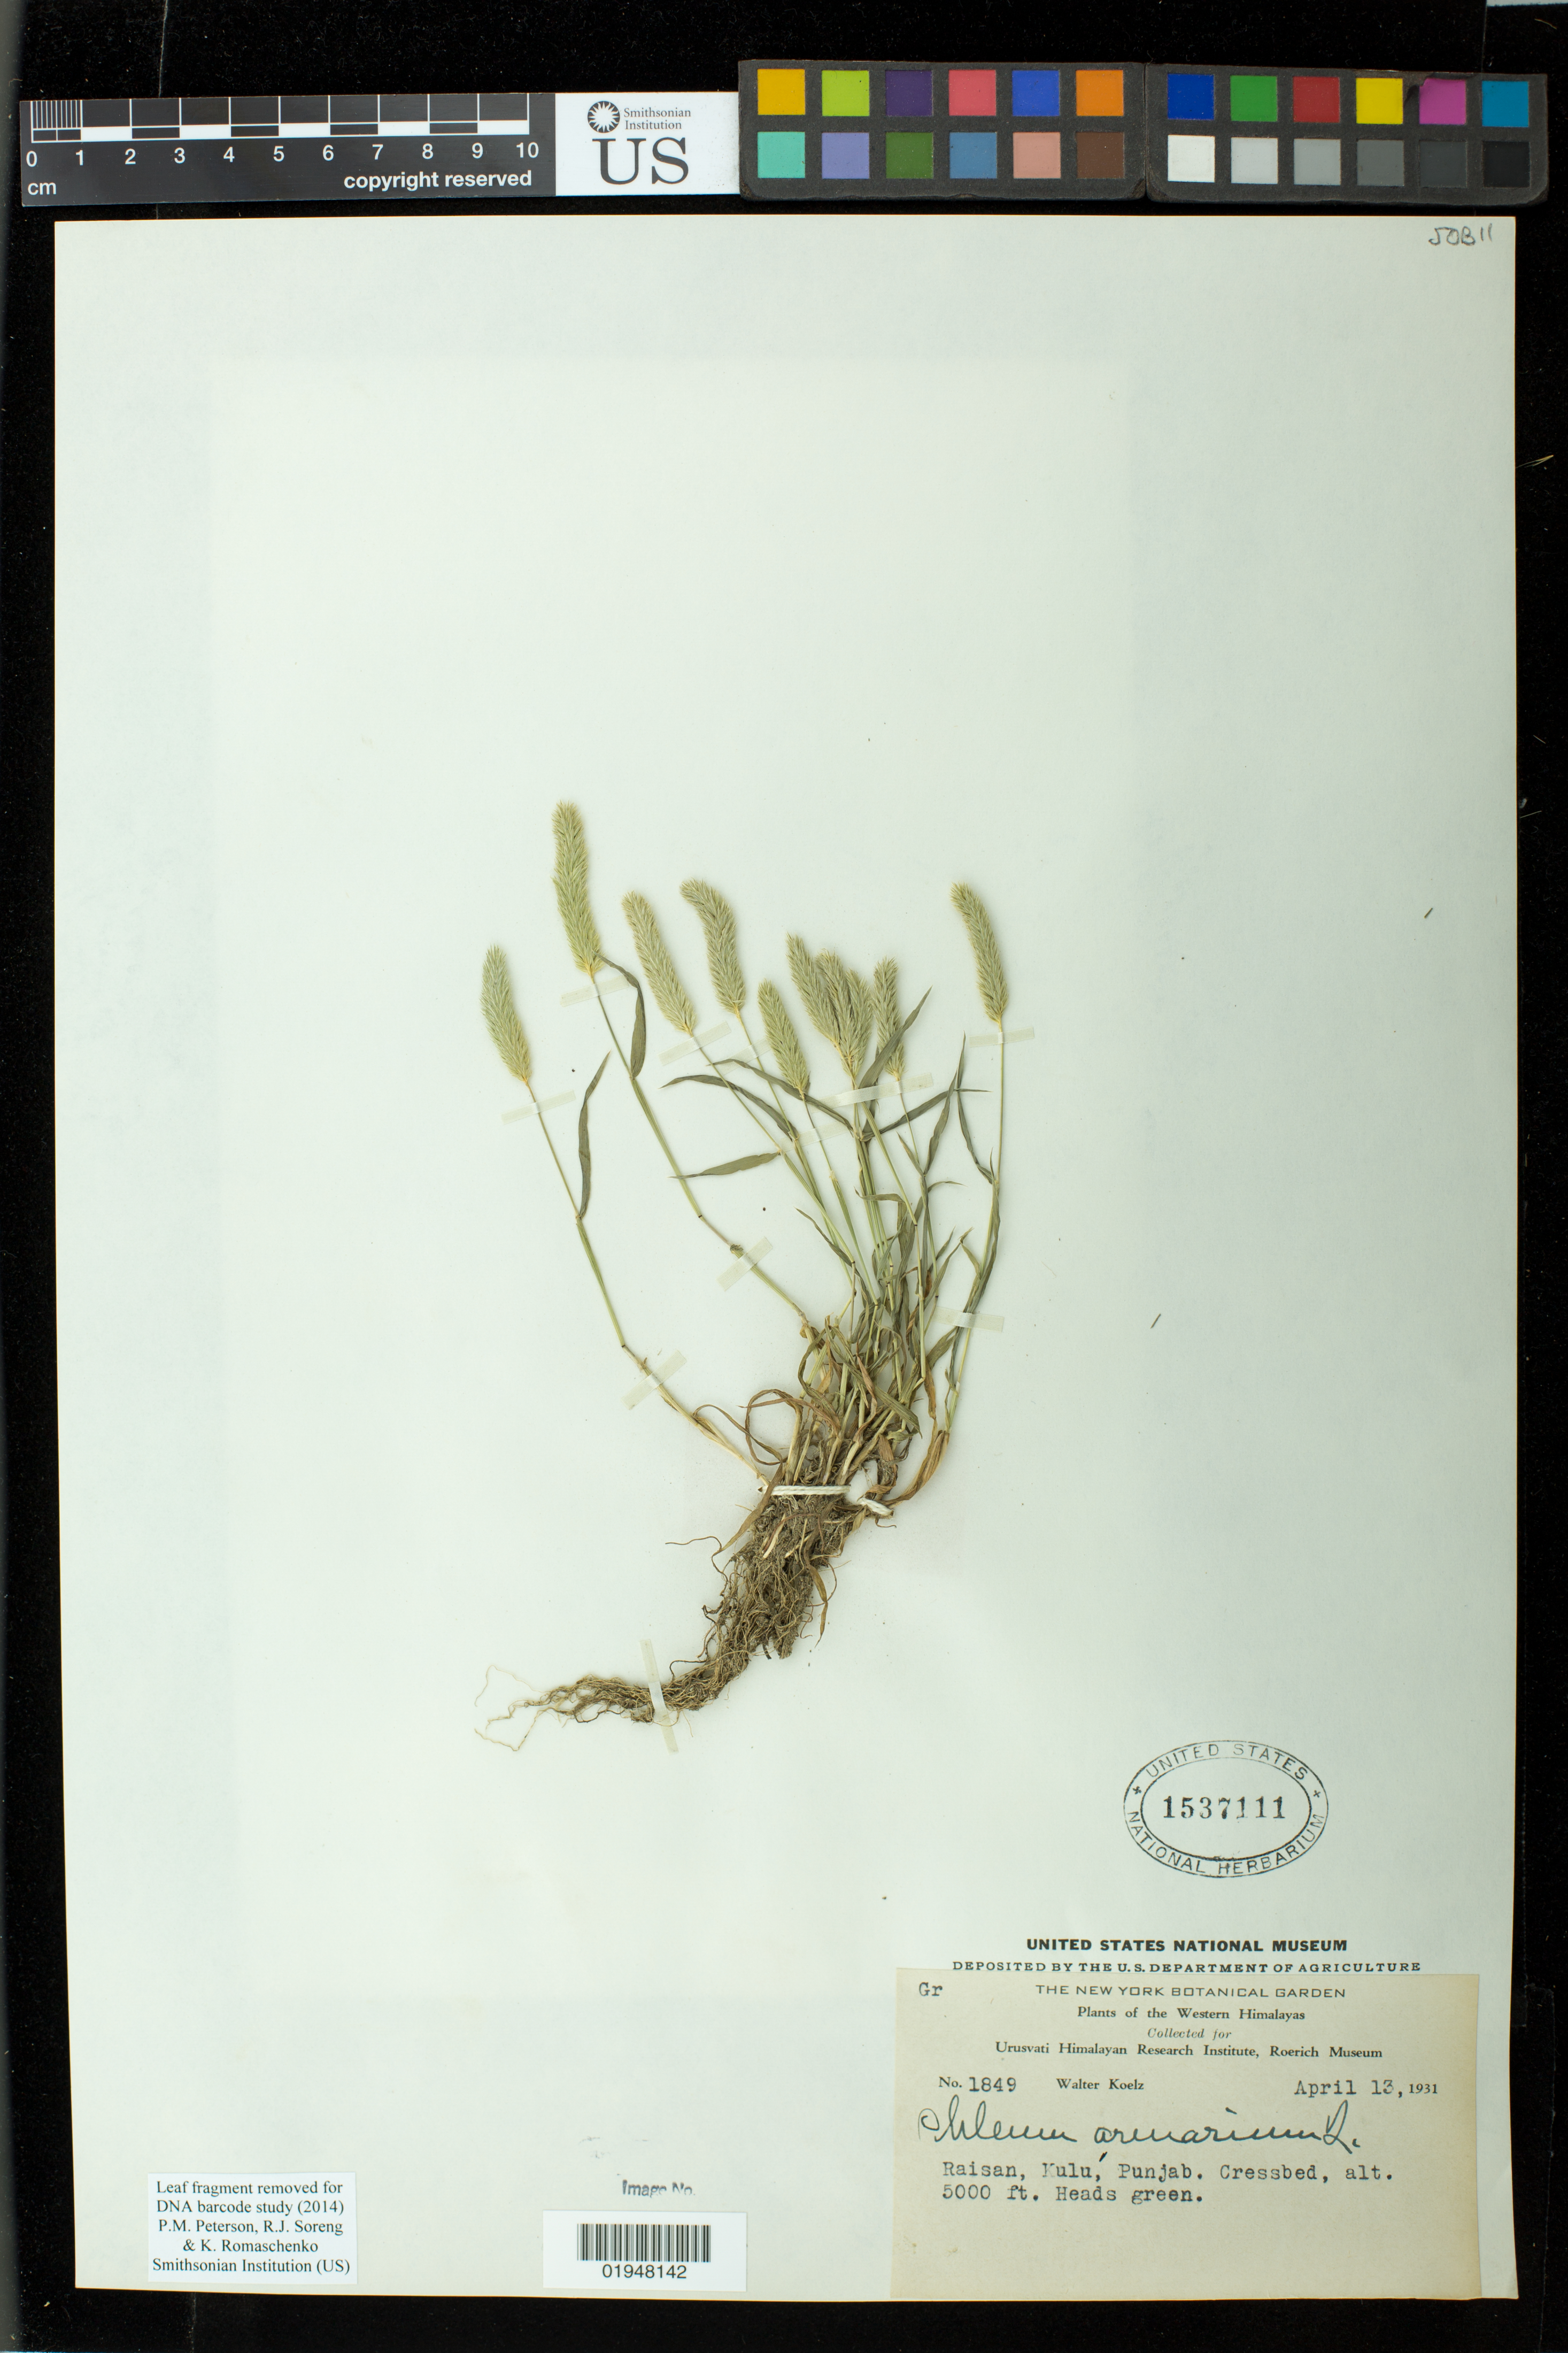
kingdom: Plantae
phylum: Tracheophyta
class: Liliopsida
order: Poales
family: Poaceae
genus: Phleum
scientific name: Phleum arenarium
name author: L.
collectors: W. N. Koelz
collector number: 1849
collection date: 1931-04-13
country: India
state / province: Himachal Pradesh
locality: Raisan, Kulu, Punjab.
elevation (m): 1524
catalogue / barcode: US 1537111